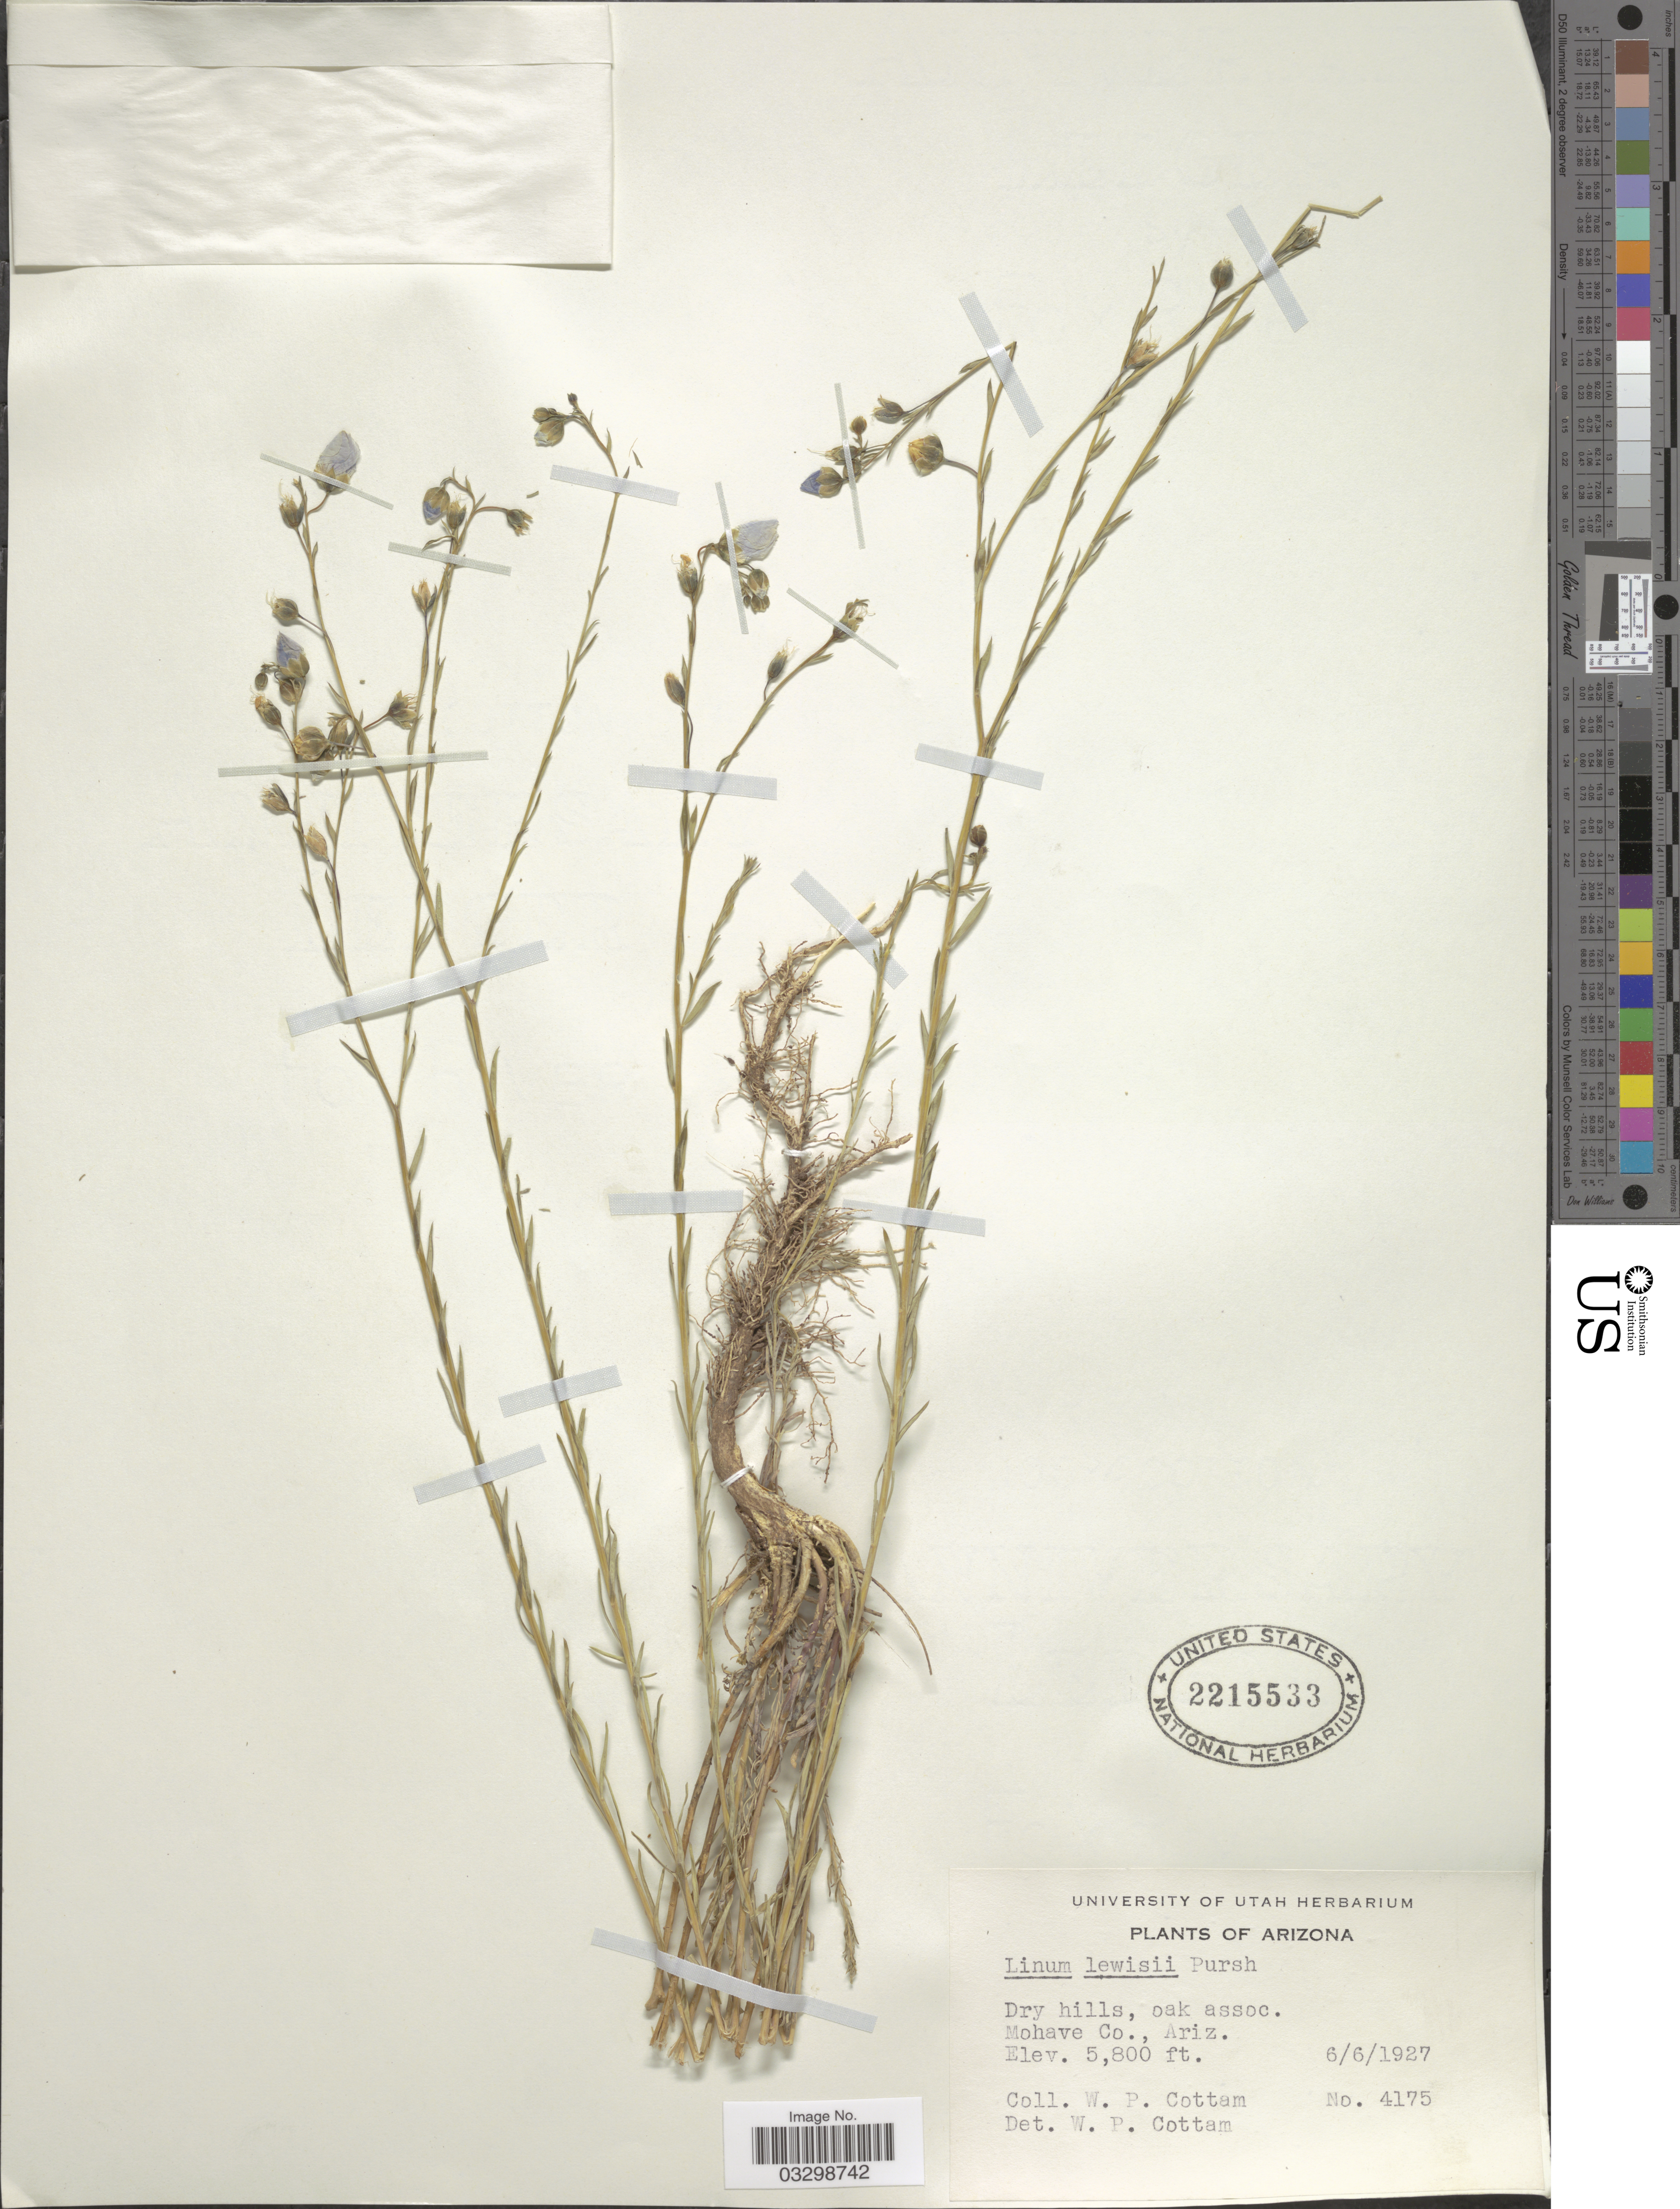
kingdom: Plantae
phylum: Tracheophyta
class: Magnoliopsida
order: Malpighiales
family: Linaceae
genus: Linum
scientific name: Linum lewisii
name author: Pursh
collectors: W. Cottam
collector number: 4175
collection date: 1927-06-06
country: United States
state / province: Arizona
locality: Mohave Co.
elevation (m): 1768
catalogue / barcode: US 2215533